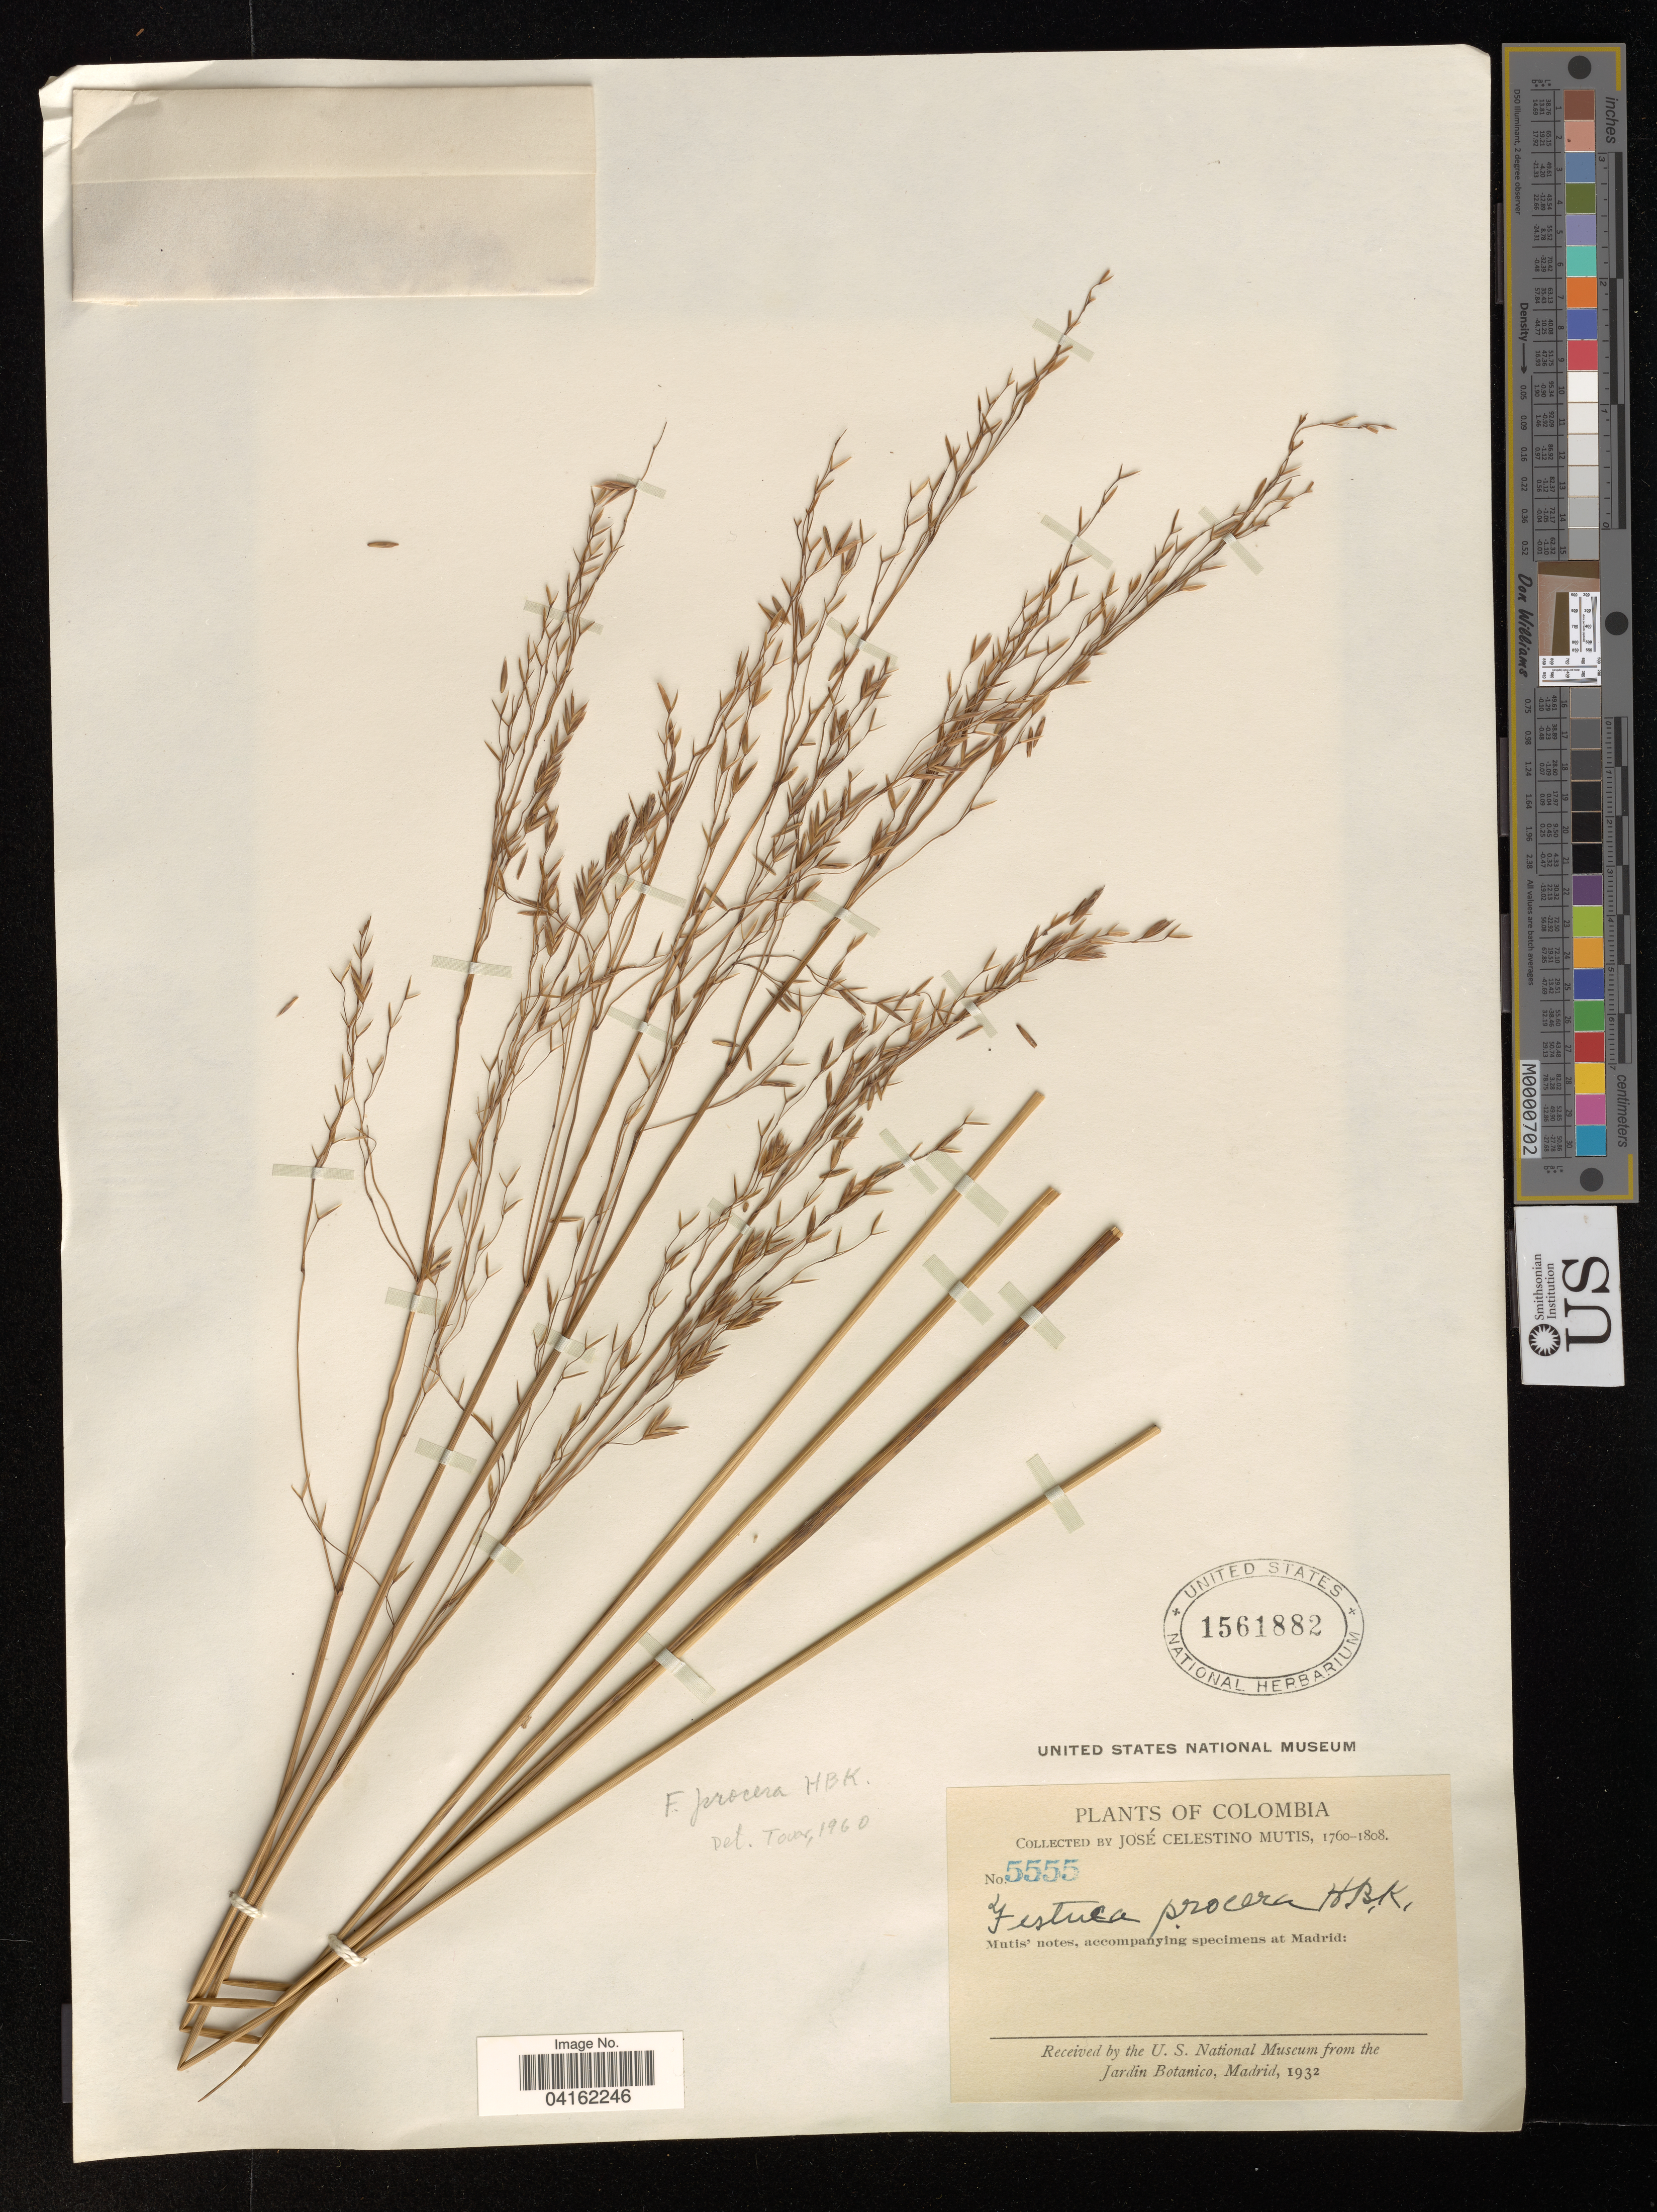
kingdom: Plantae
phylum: Tracheophyta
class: Liliopsida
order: Poales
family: Poaceae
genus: Festuca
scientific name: Festuca procera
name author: Kunth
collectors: J. C. B. Mutis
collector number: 5555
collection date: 1760/1808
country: Colombia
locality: Mutis' notes, accompanying specimens at Madrid.?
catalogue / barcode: US 1561882